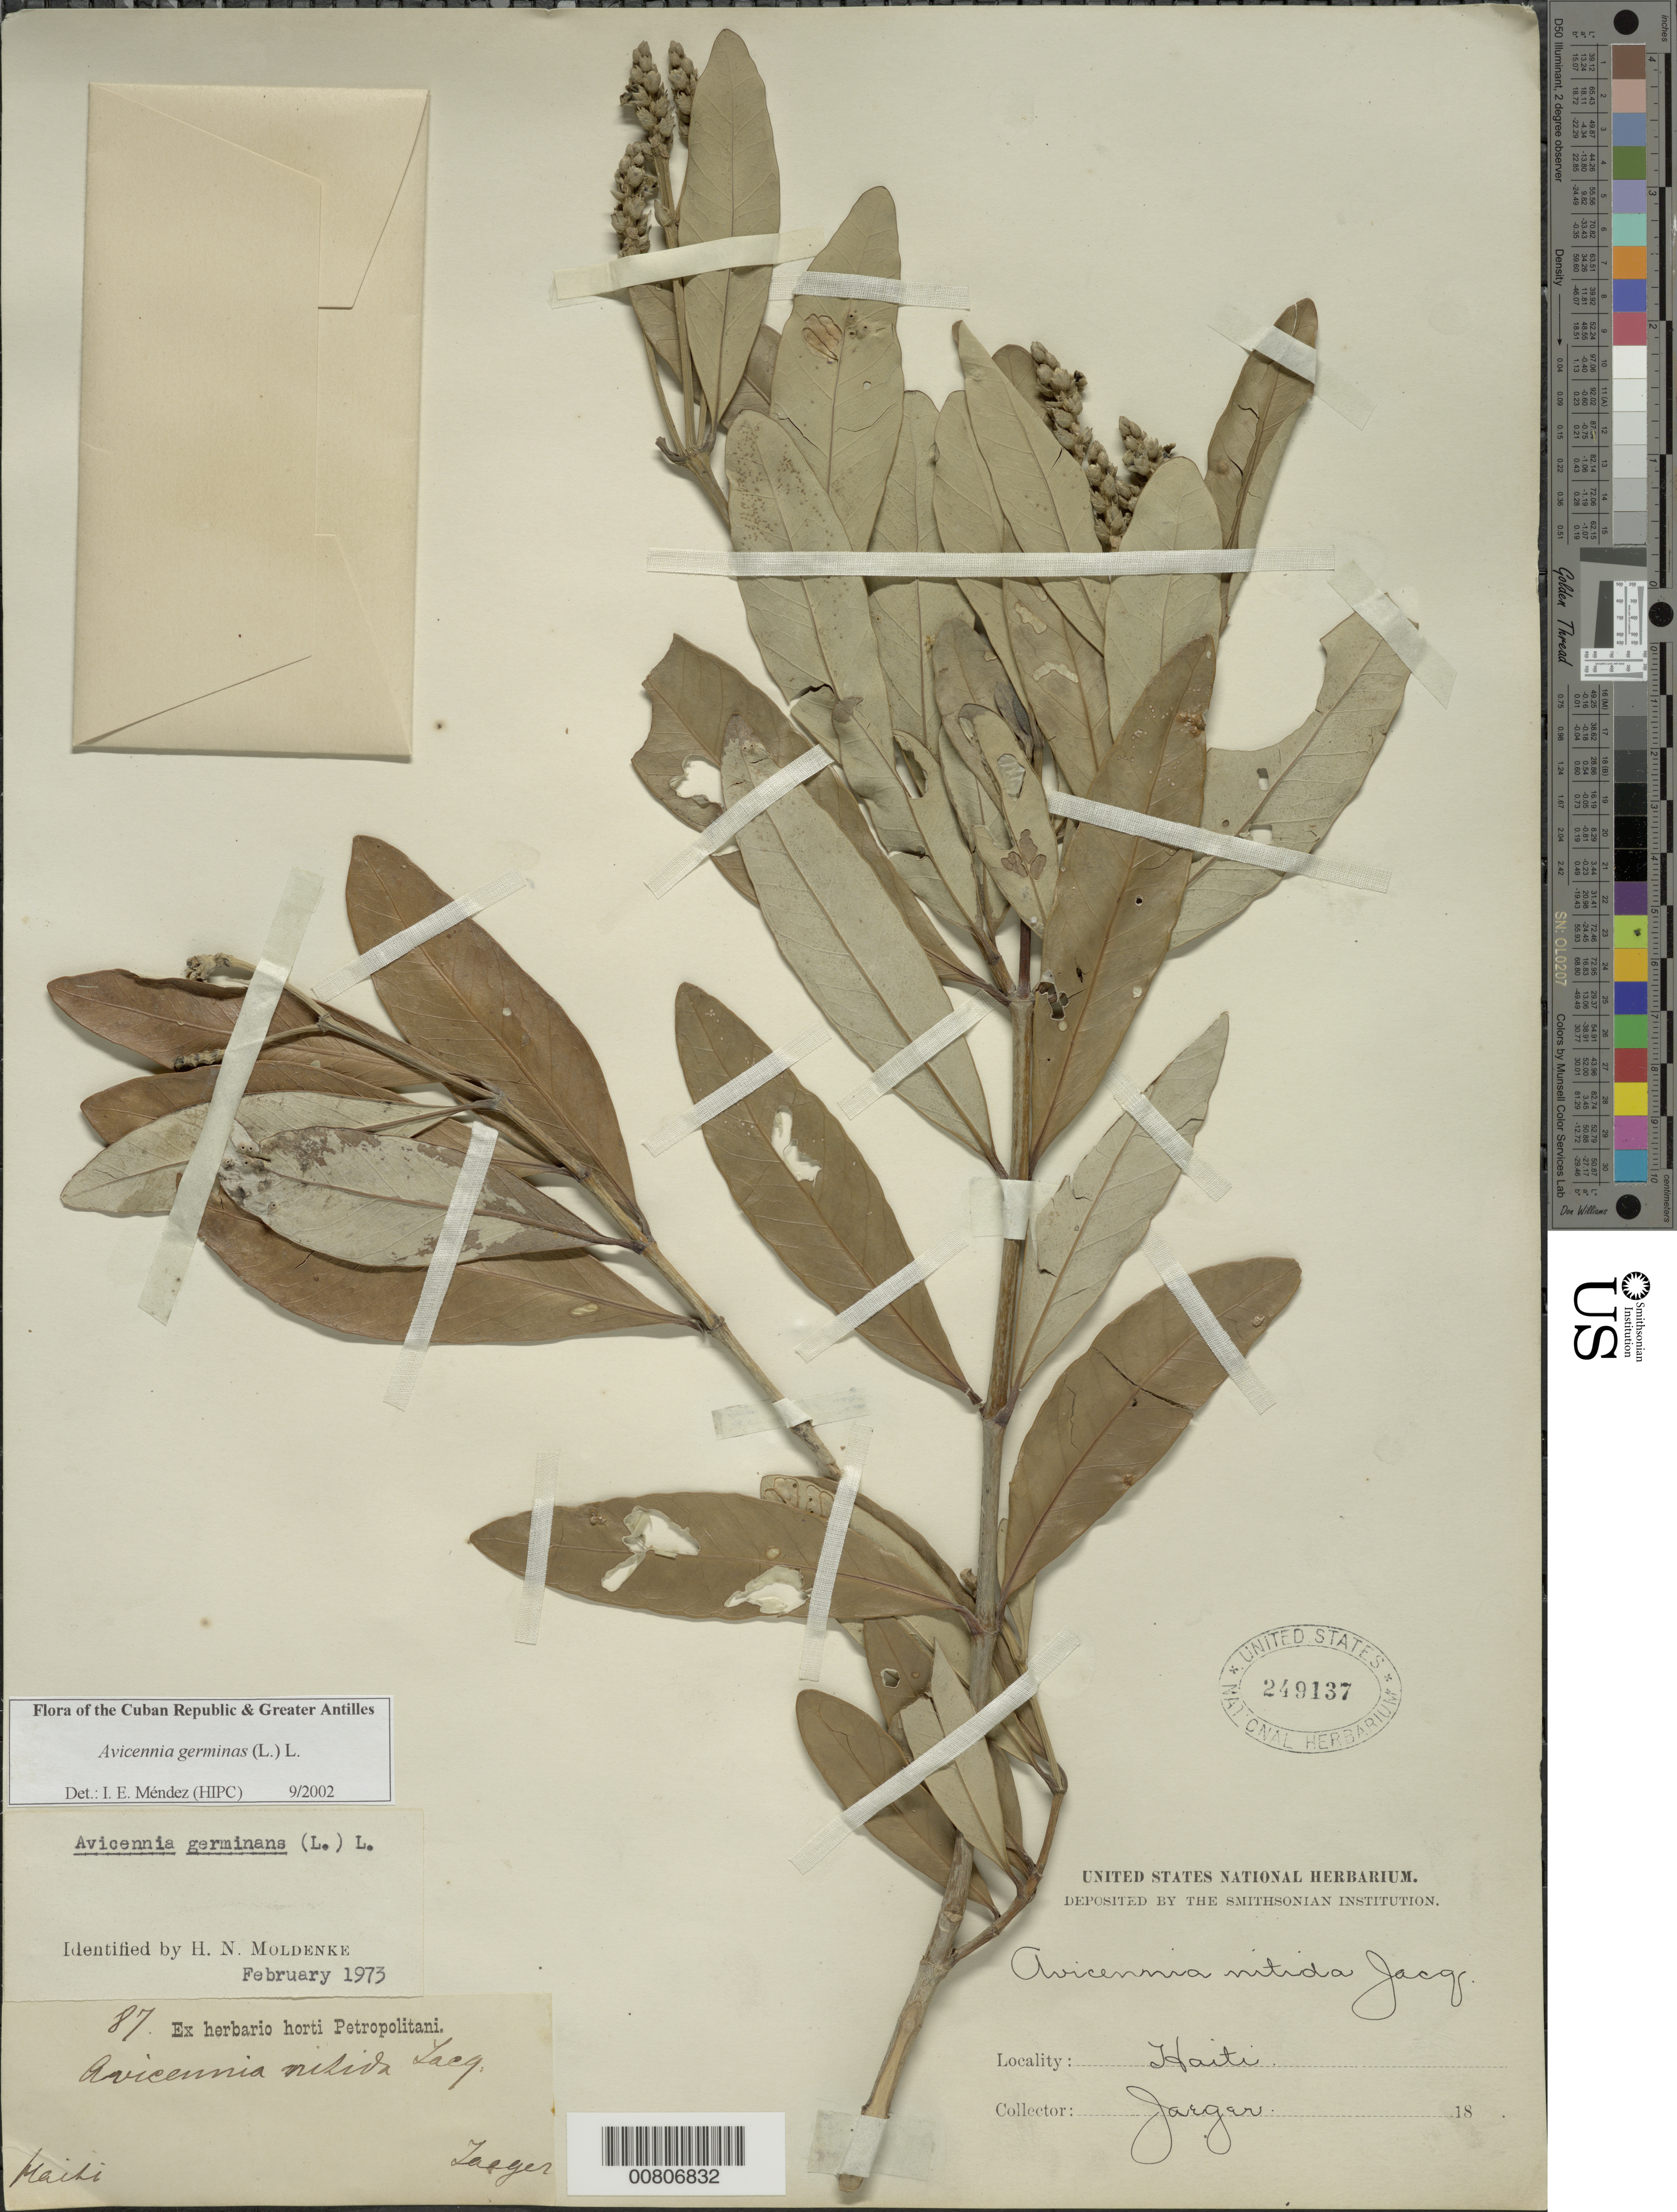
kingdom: Plantae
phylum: Tracheophyta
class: Magnoliopsida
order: Lamiales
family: Acanthaceae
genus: Avicennia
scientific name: Avicennia germinans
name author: (L.) L.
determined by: Méndez, Isidro E., (HIPC)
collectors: -. Jaeger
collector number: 87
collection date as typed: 18--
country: Haiti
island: Hispaniola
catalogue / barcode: US 249137